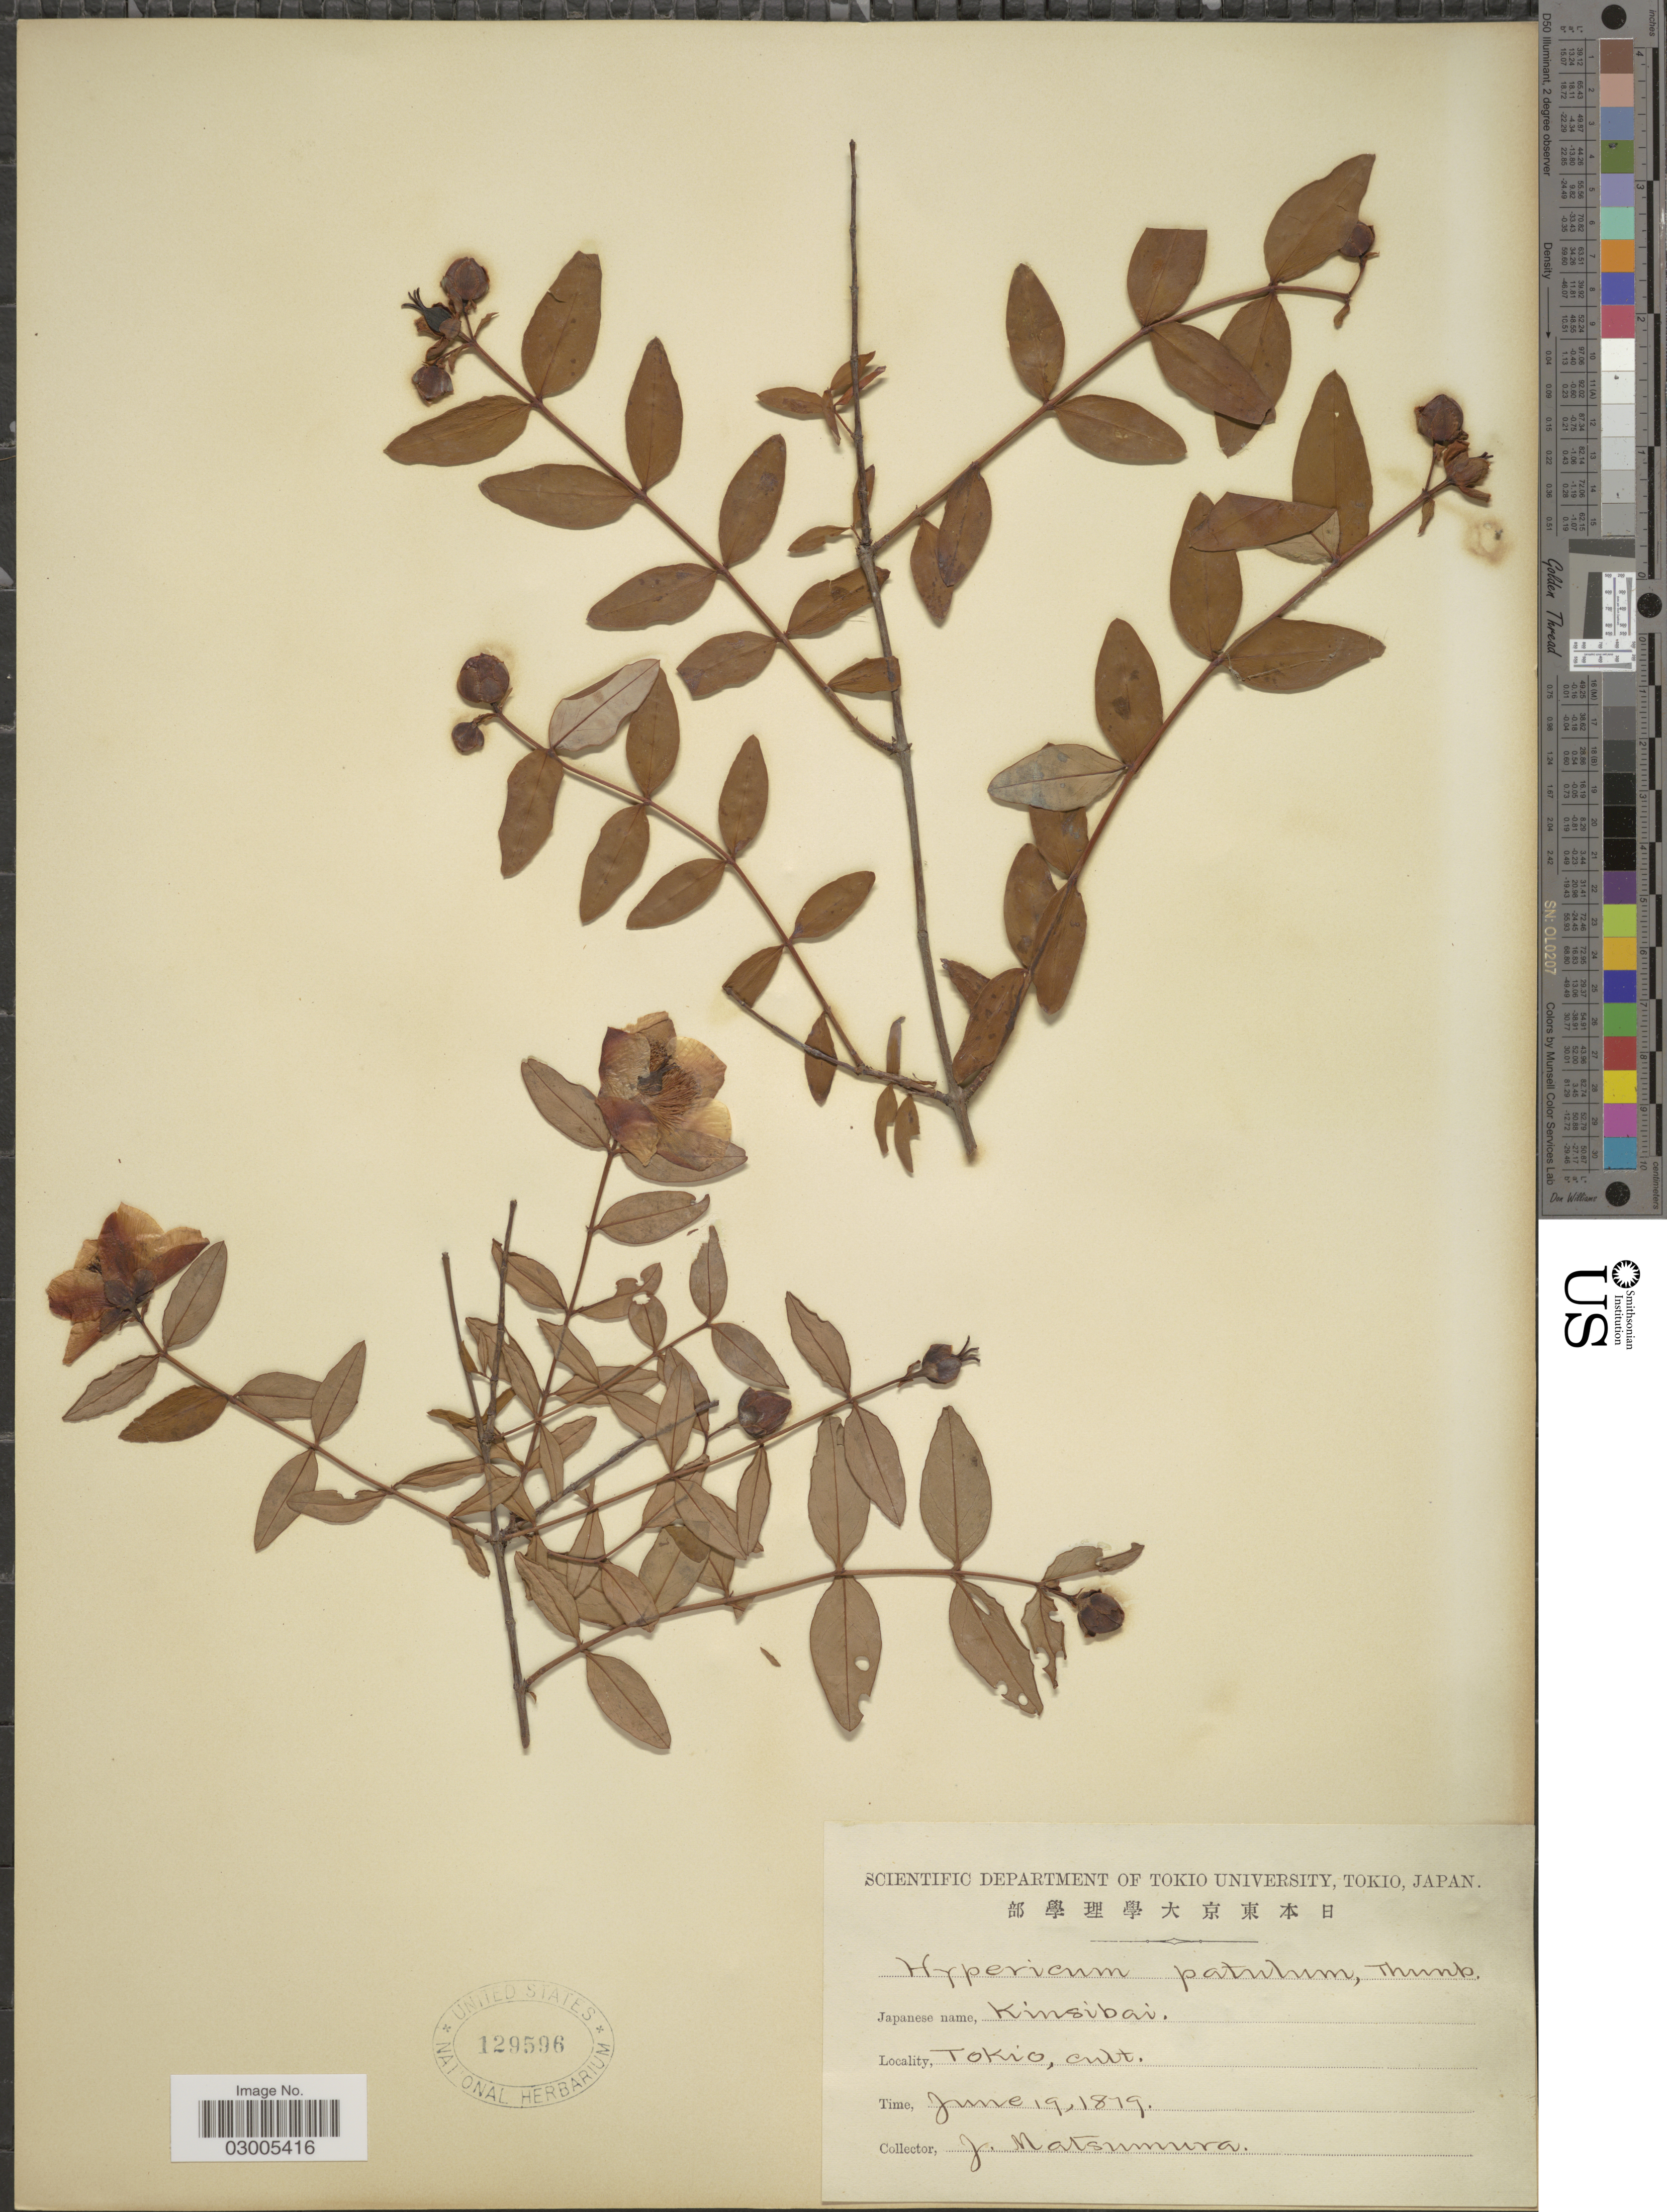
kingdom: Plantae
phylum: Tracheophyta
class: Magnoliopsida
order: Malpighiales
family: Hypericaceae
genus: Hypericum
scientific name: Hypericum patulum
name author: Thunb.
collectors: J. Matsumura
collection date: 1879-06-19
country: Japan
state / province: Tokyo, Federal City of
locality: Tokio.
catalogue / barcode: US 129596